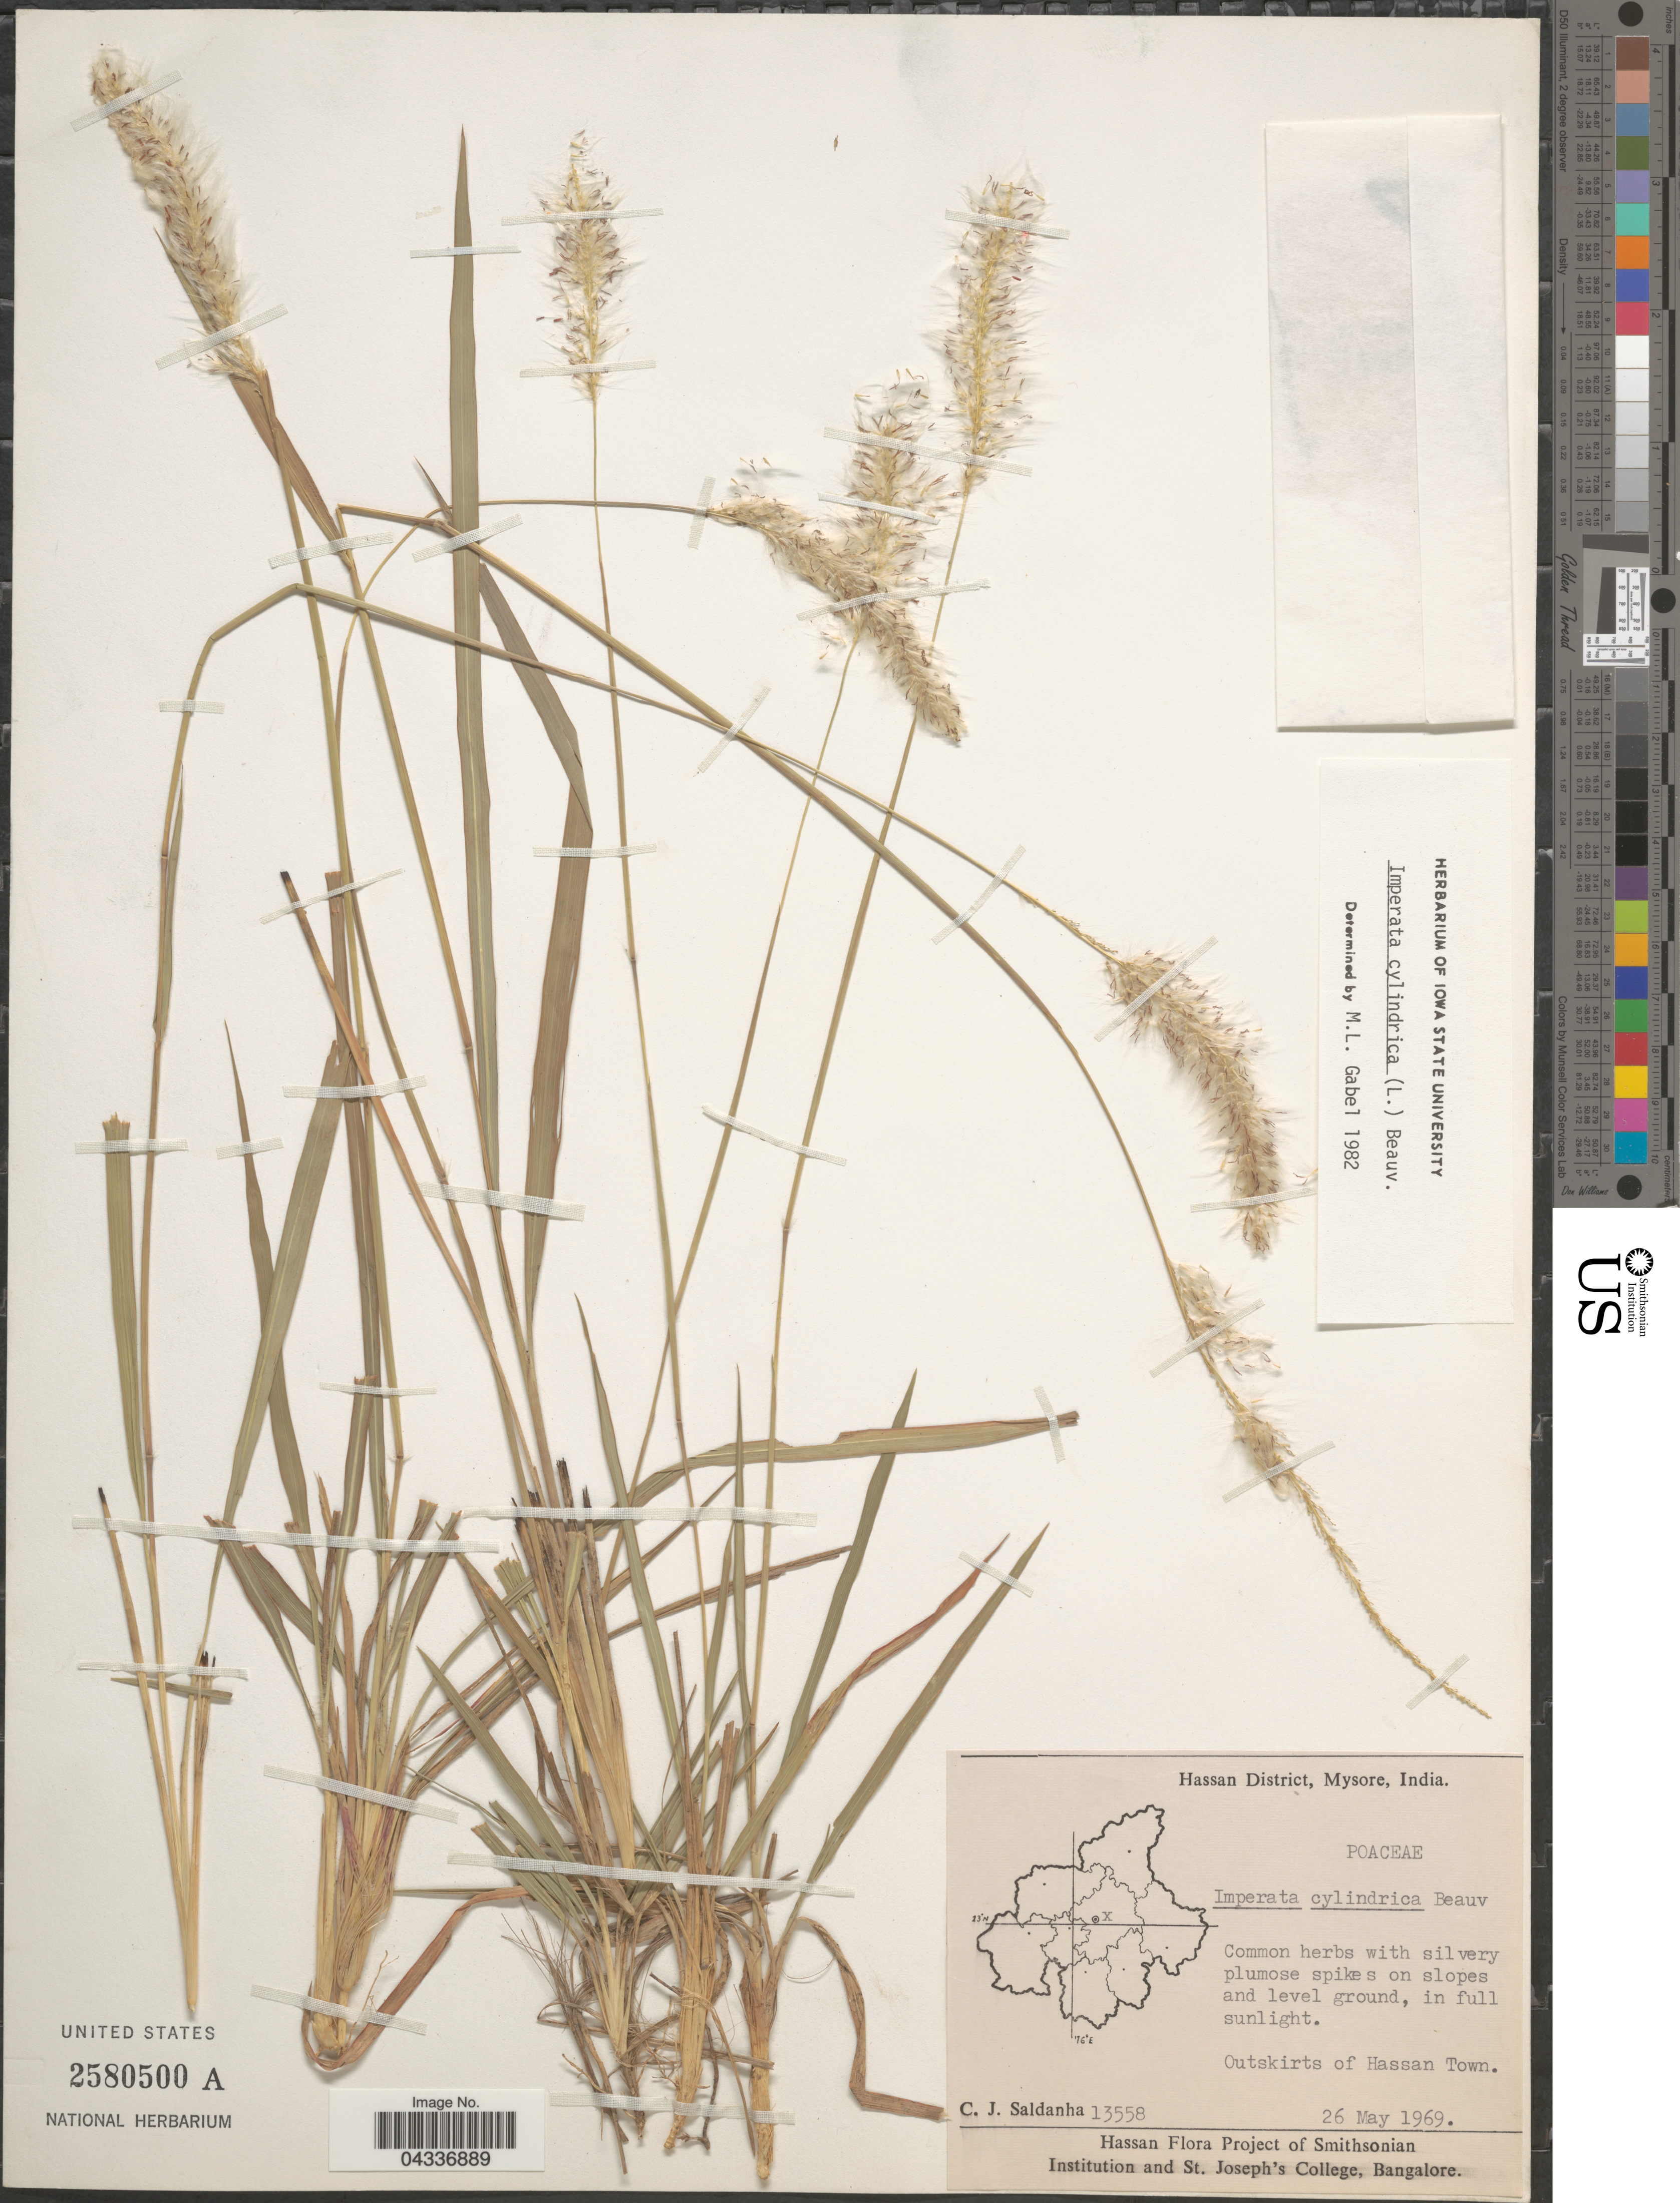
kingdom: Plantae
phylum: Tracheophyta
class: Liliopsida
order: Poales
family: Poaceae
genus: Imperata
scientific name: Imperata cylindrica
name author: (L.) P. Beauv.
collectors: C. J. Saldanha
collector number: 13558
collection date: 1969-05-26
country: India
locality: Hassan District, Mysore. Outskirts of Hassan Town.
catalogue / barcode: US 2580500A